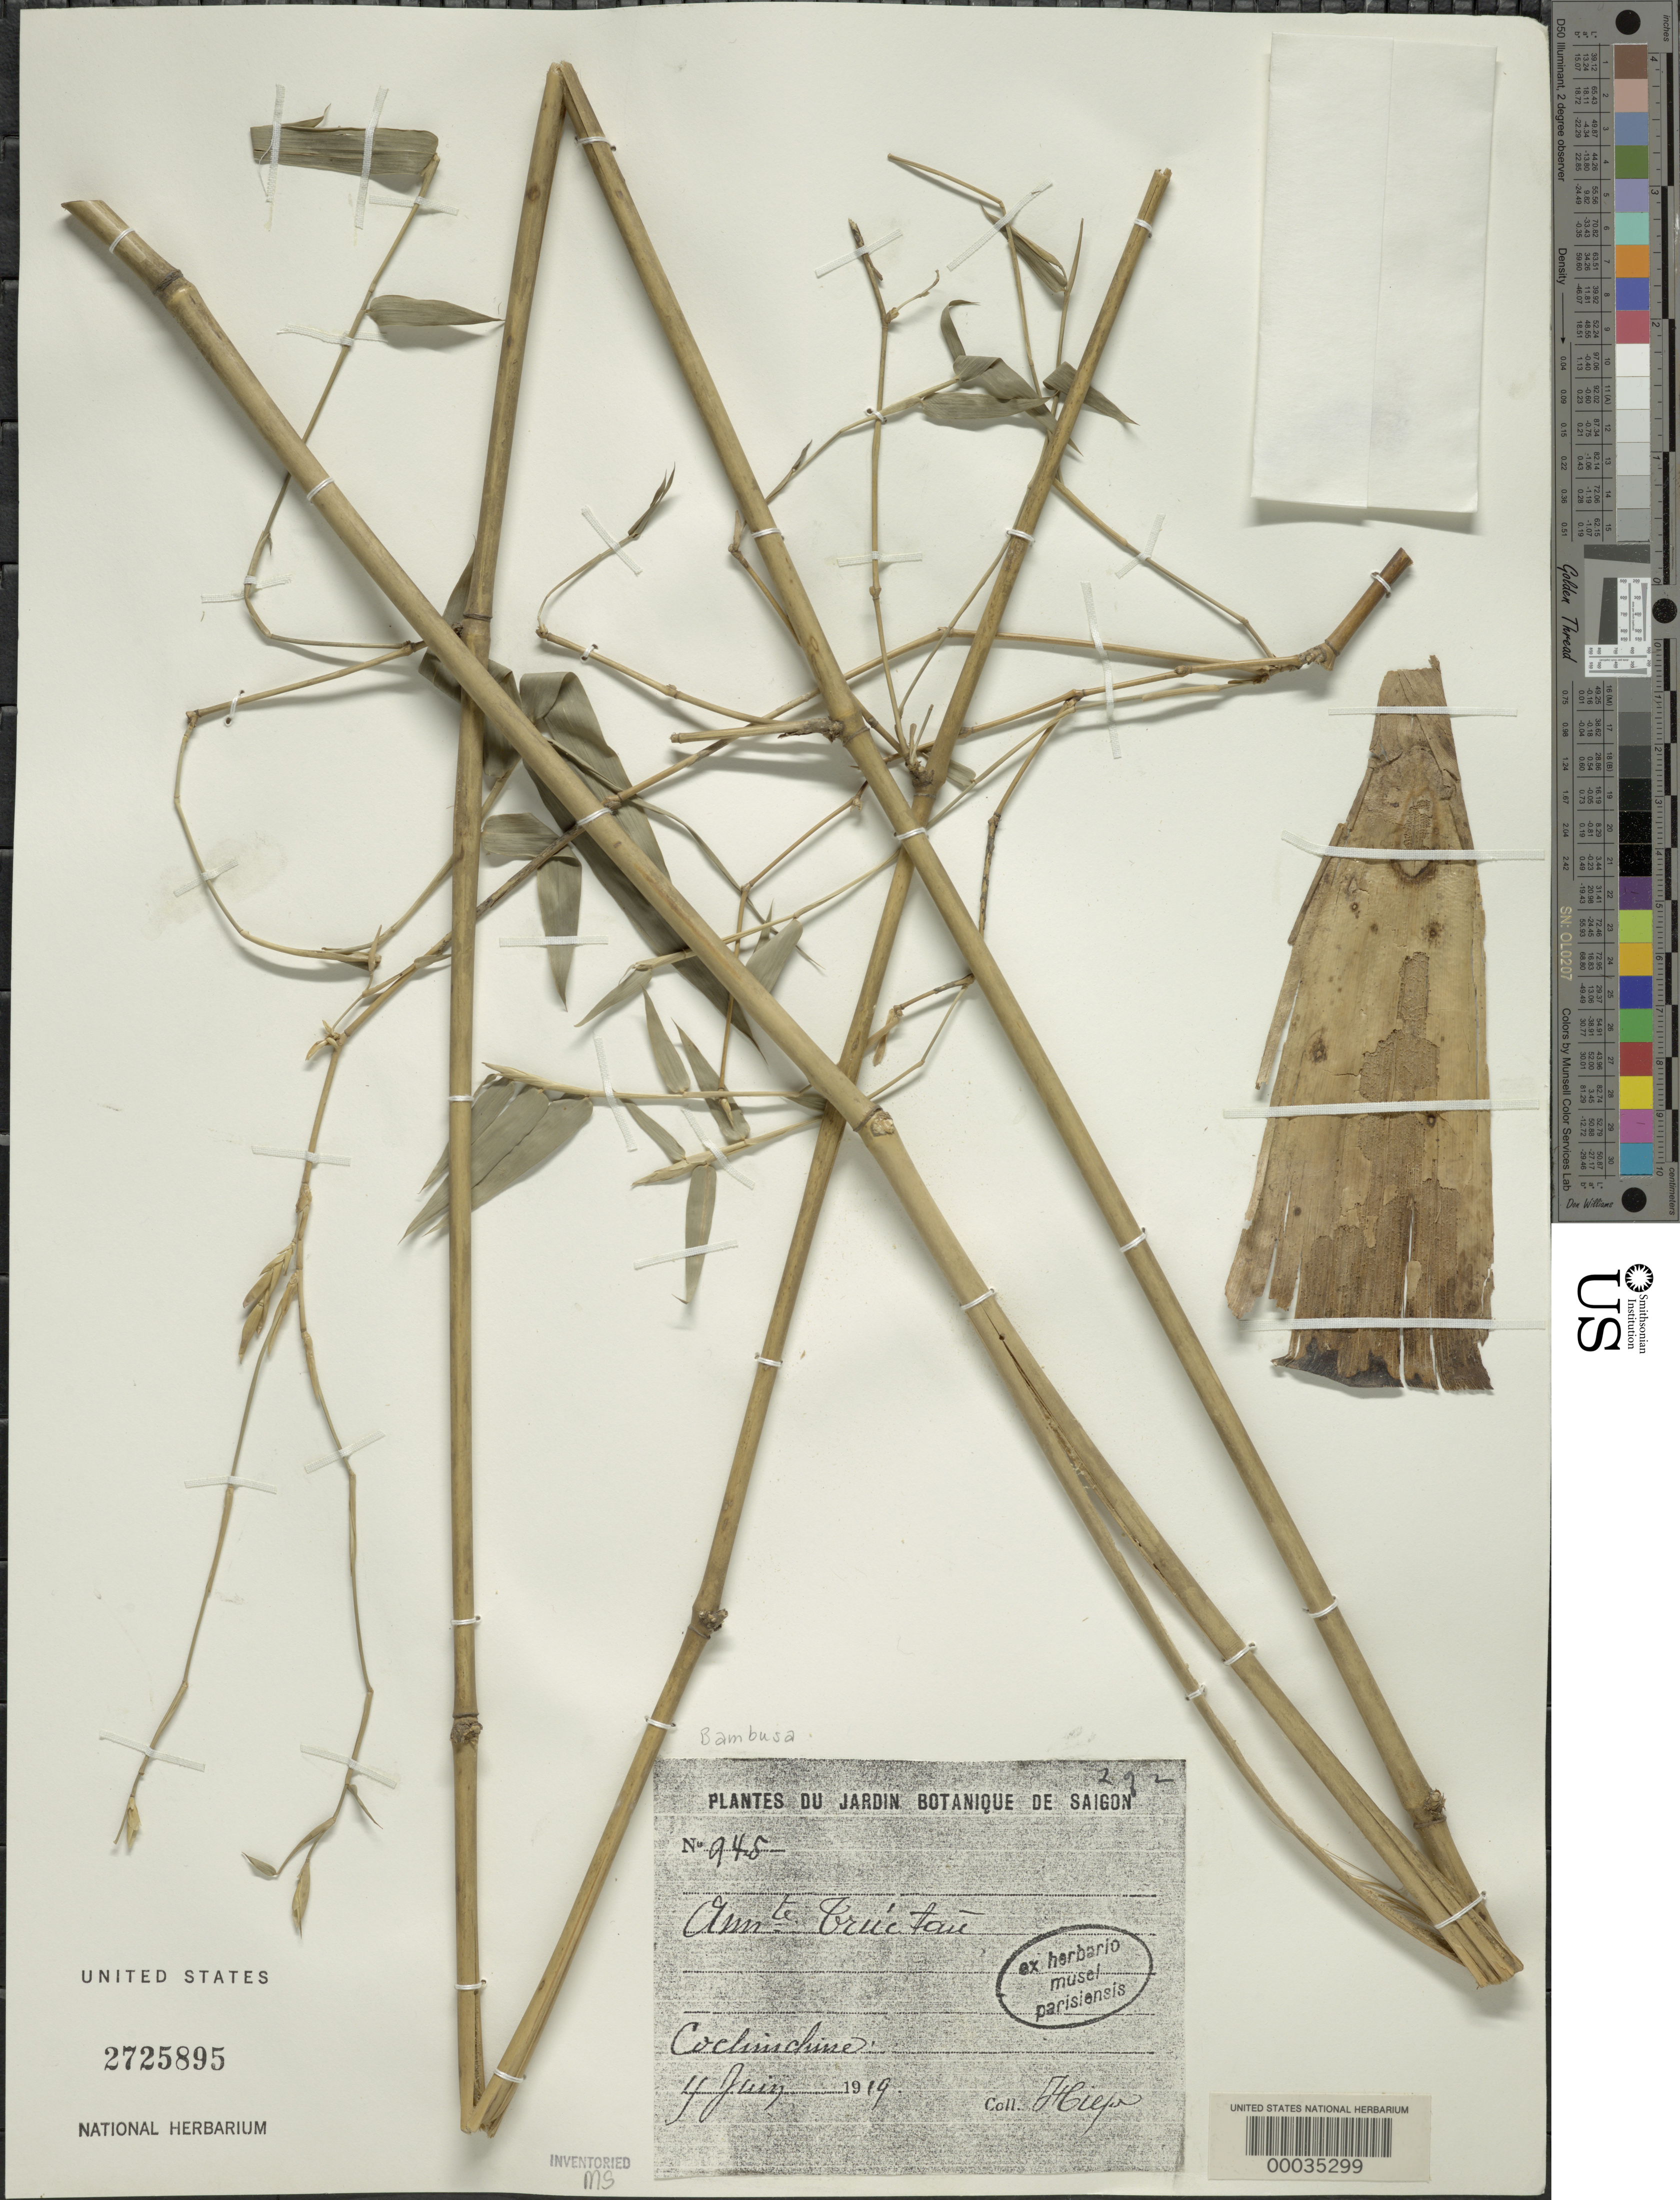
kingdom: Plantae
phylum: Tracheophyta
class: Liliopsida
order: Poales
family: Poaceae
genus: Bambusa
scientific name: Bambusa sp.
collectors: N. T. Hiep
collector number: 945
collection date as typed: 15 Jun 1919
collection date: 1919-06-15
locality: Cochinchine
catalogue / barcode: US 2725895